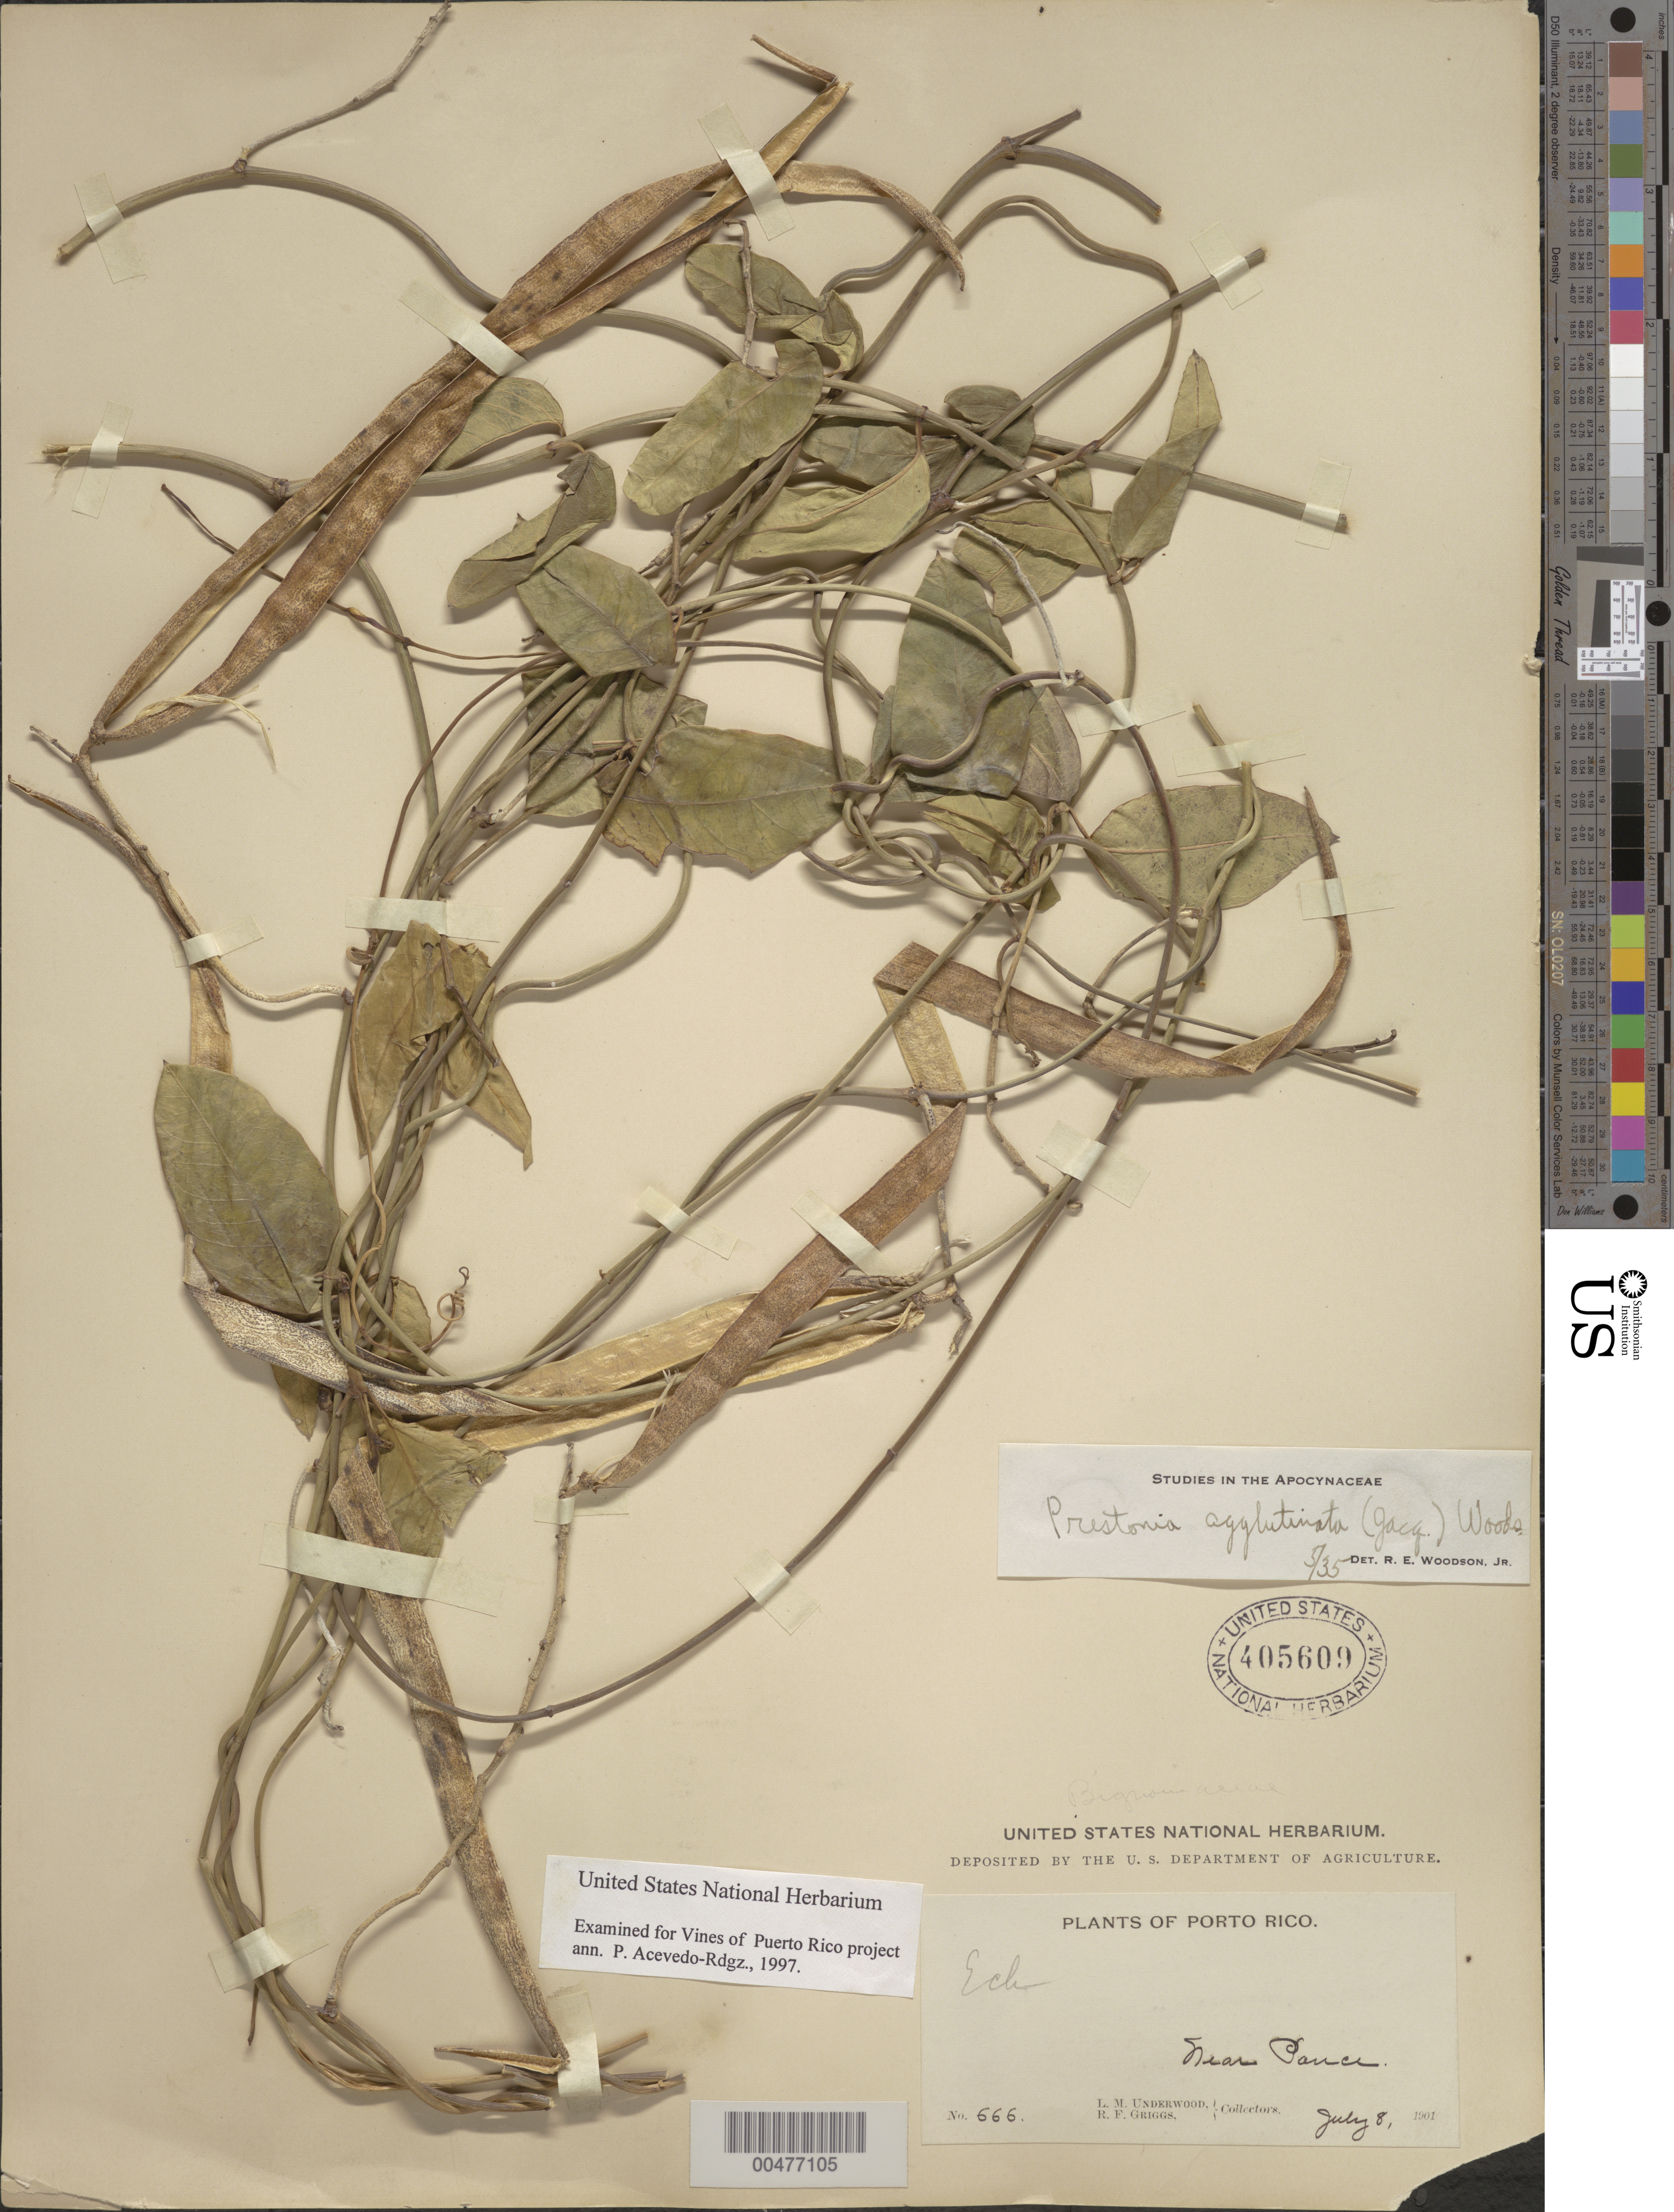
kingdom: Plantae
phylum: Tracheophyta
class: Magnoliopsida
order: Gentianales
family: Apocynaceae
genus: Echites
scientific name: Echites agglutinatus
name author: Jacq.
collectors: L. M. Underwood & R. F. Griggs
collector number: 666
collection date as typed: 08 Jul 1901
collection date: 1901-07-08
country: Puerto Rico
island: Greater Antilles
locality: near Ponce.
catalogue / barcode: US 405609